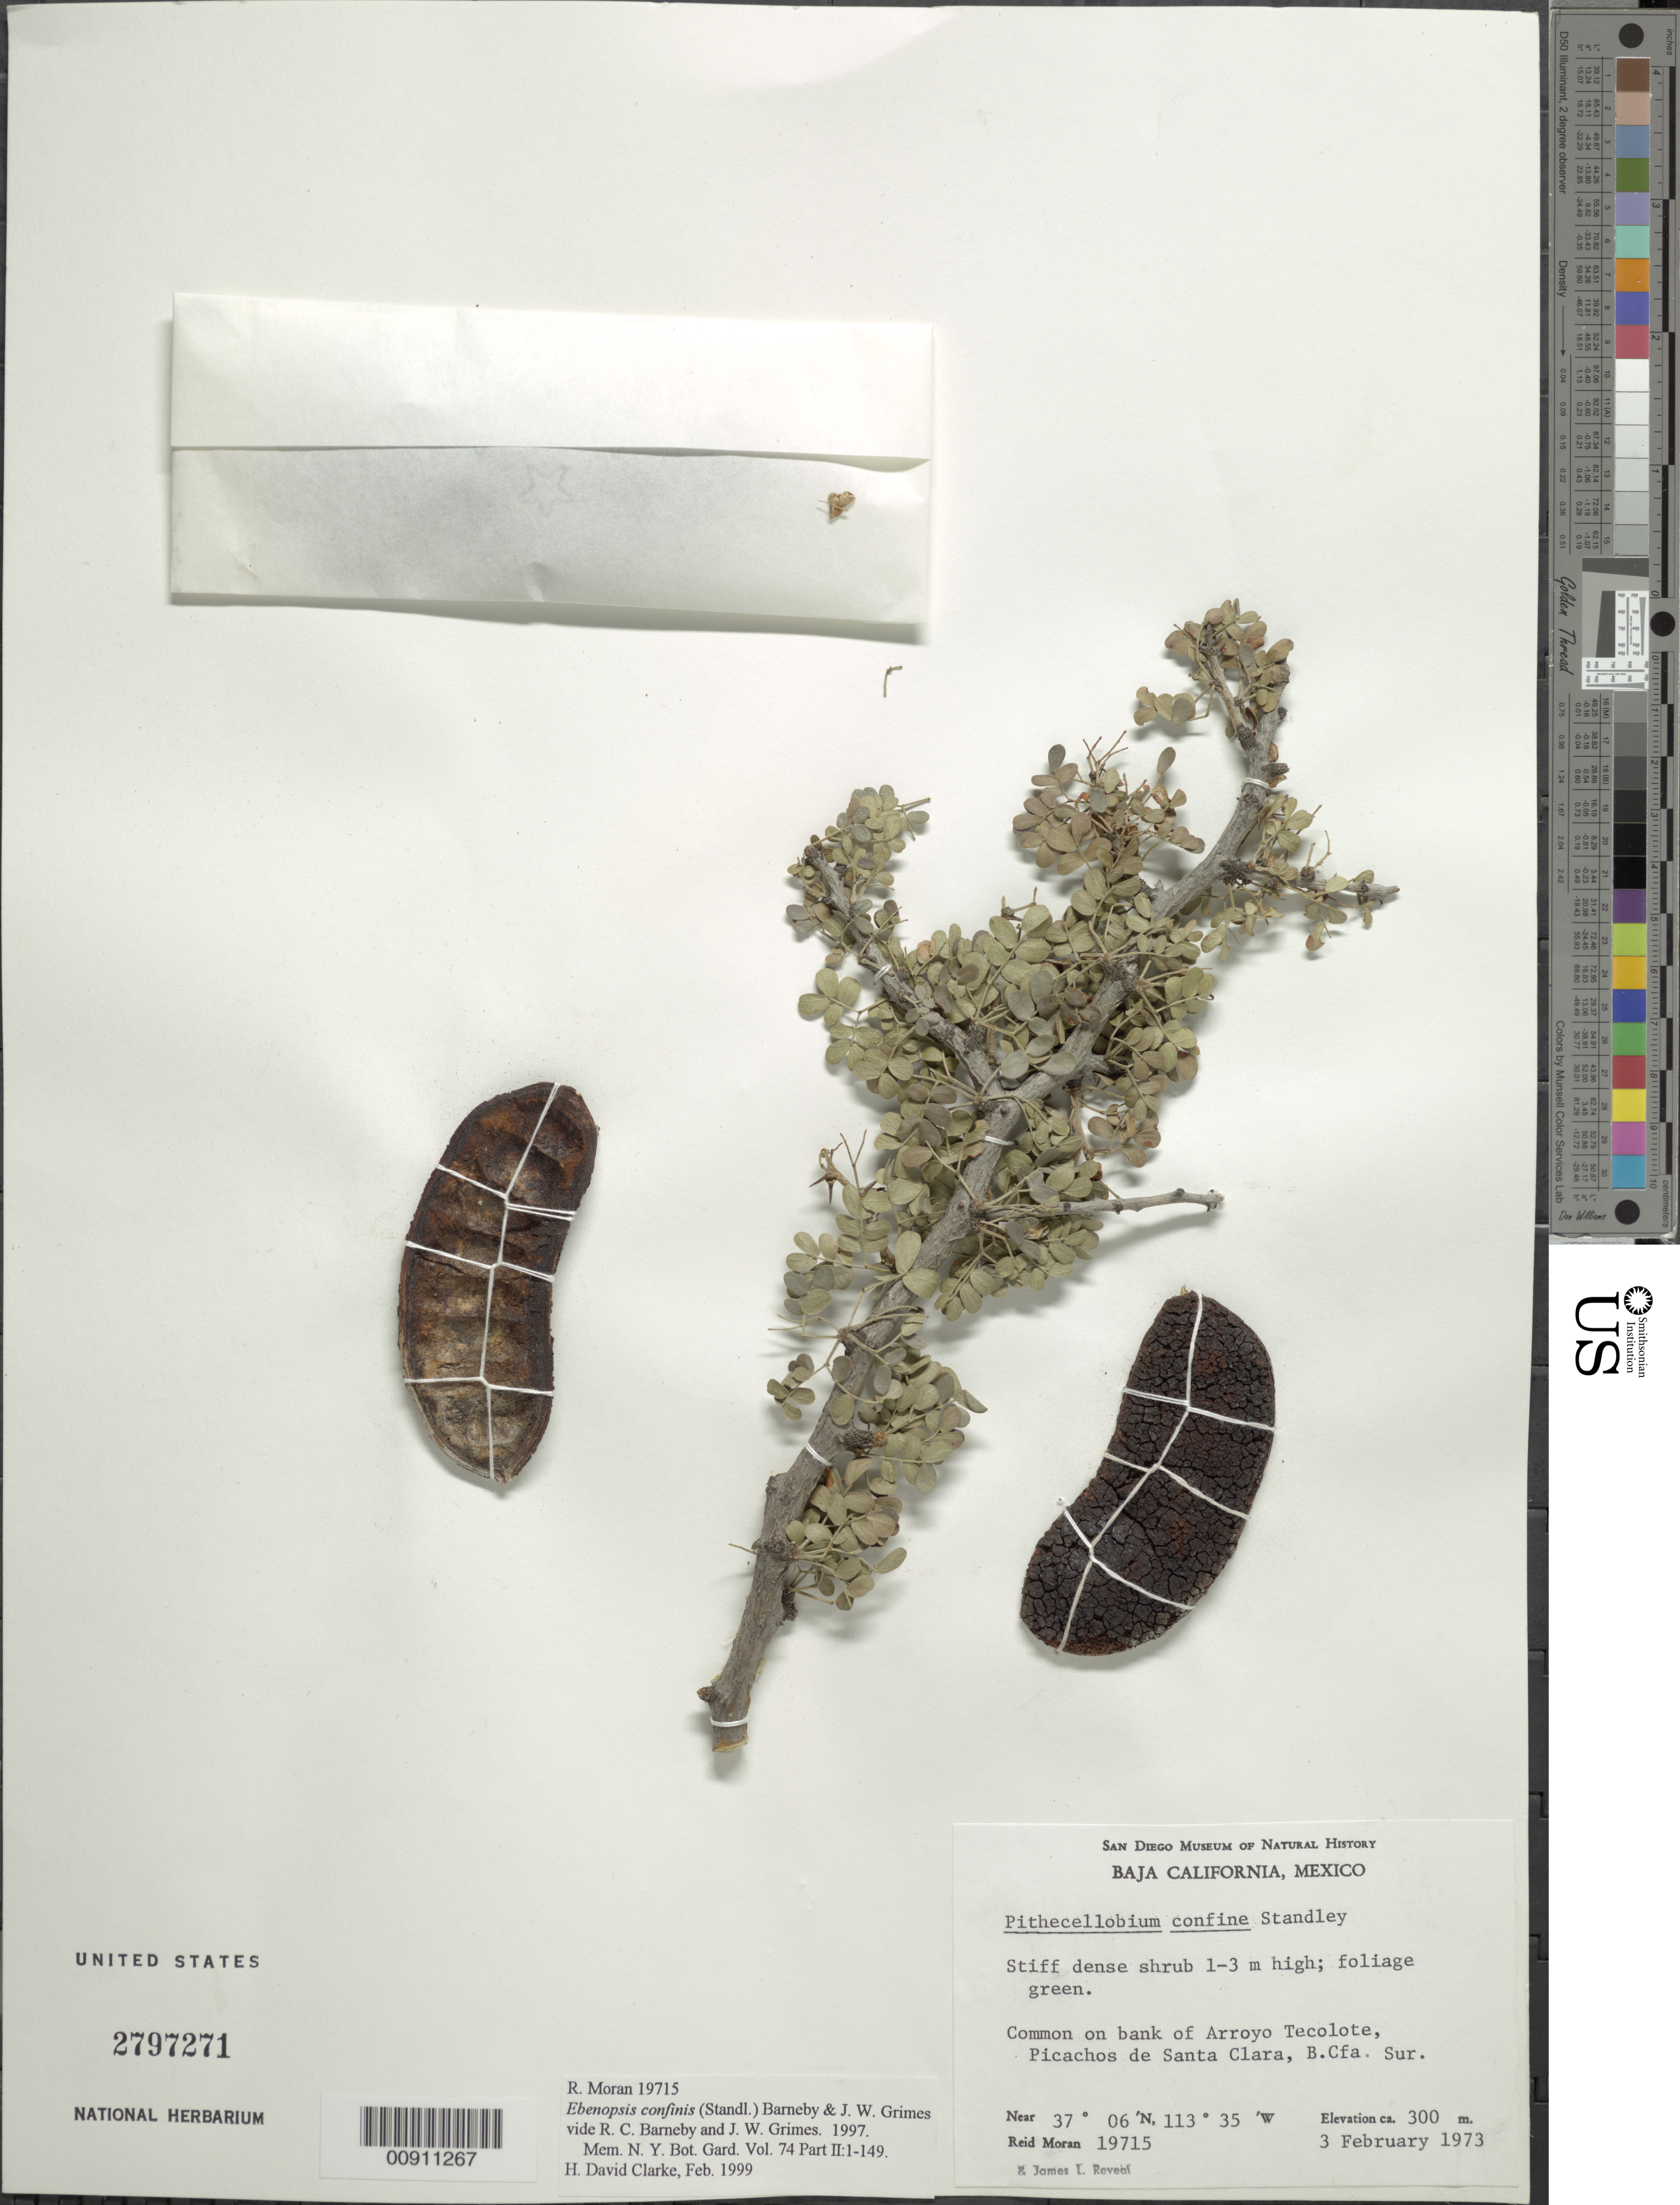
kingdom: Plantae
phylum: Tracheophyta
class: Magnoliopsida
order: Fabales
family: Fabaceae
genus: Ebenopsis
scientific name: Ebenopsis confinis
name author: (Standl.) Britton & Rose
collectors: R. V. Moran & J. L. Reveal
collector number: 19715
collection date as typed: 03 Feb 1973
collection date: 1973-02-03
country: Mexico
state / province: Baja California Sur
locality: On bank of Arroyo Tecolote, Picachos de Santa Clara, Baja California Sur.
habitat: Common on bank of Arroyo.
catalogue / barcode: US 2797271